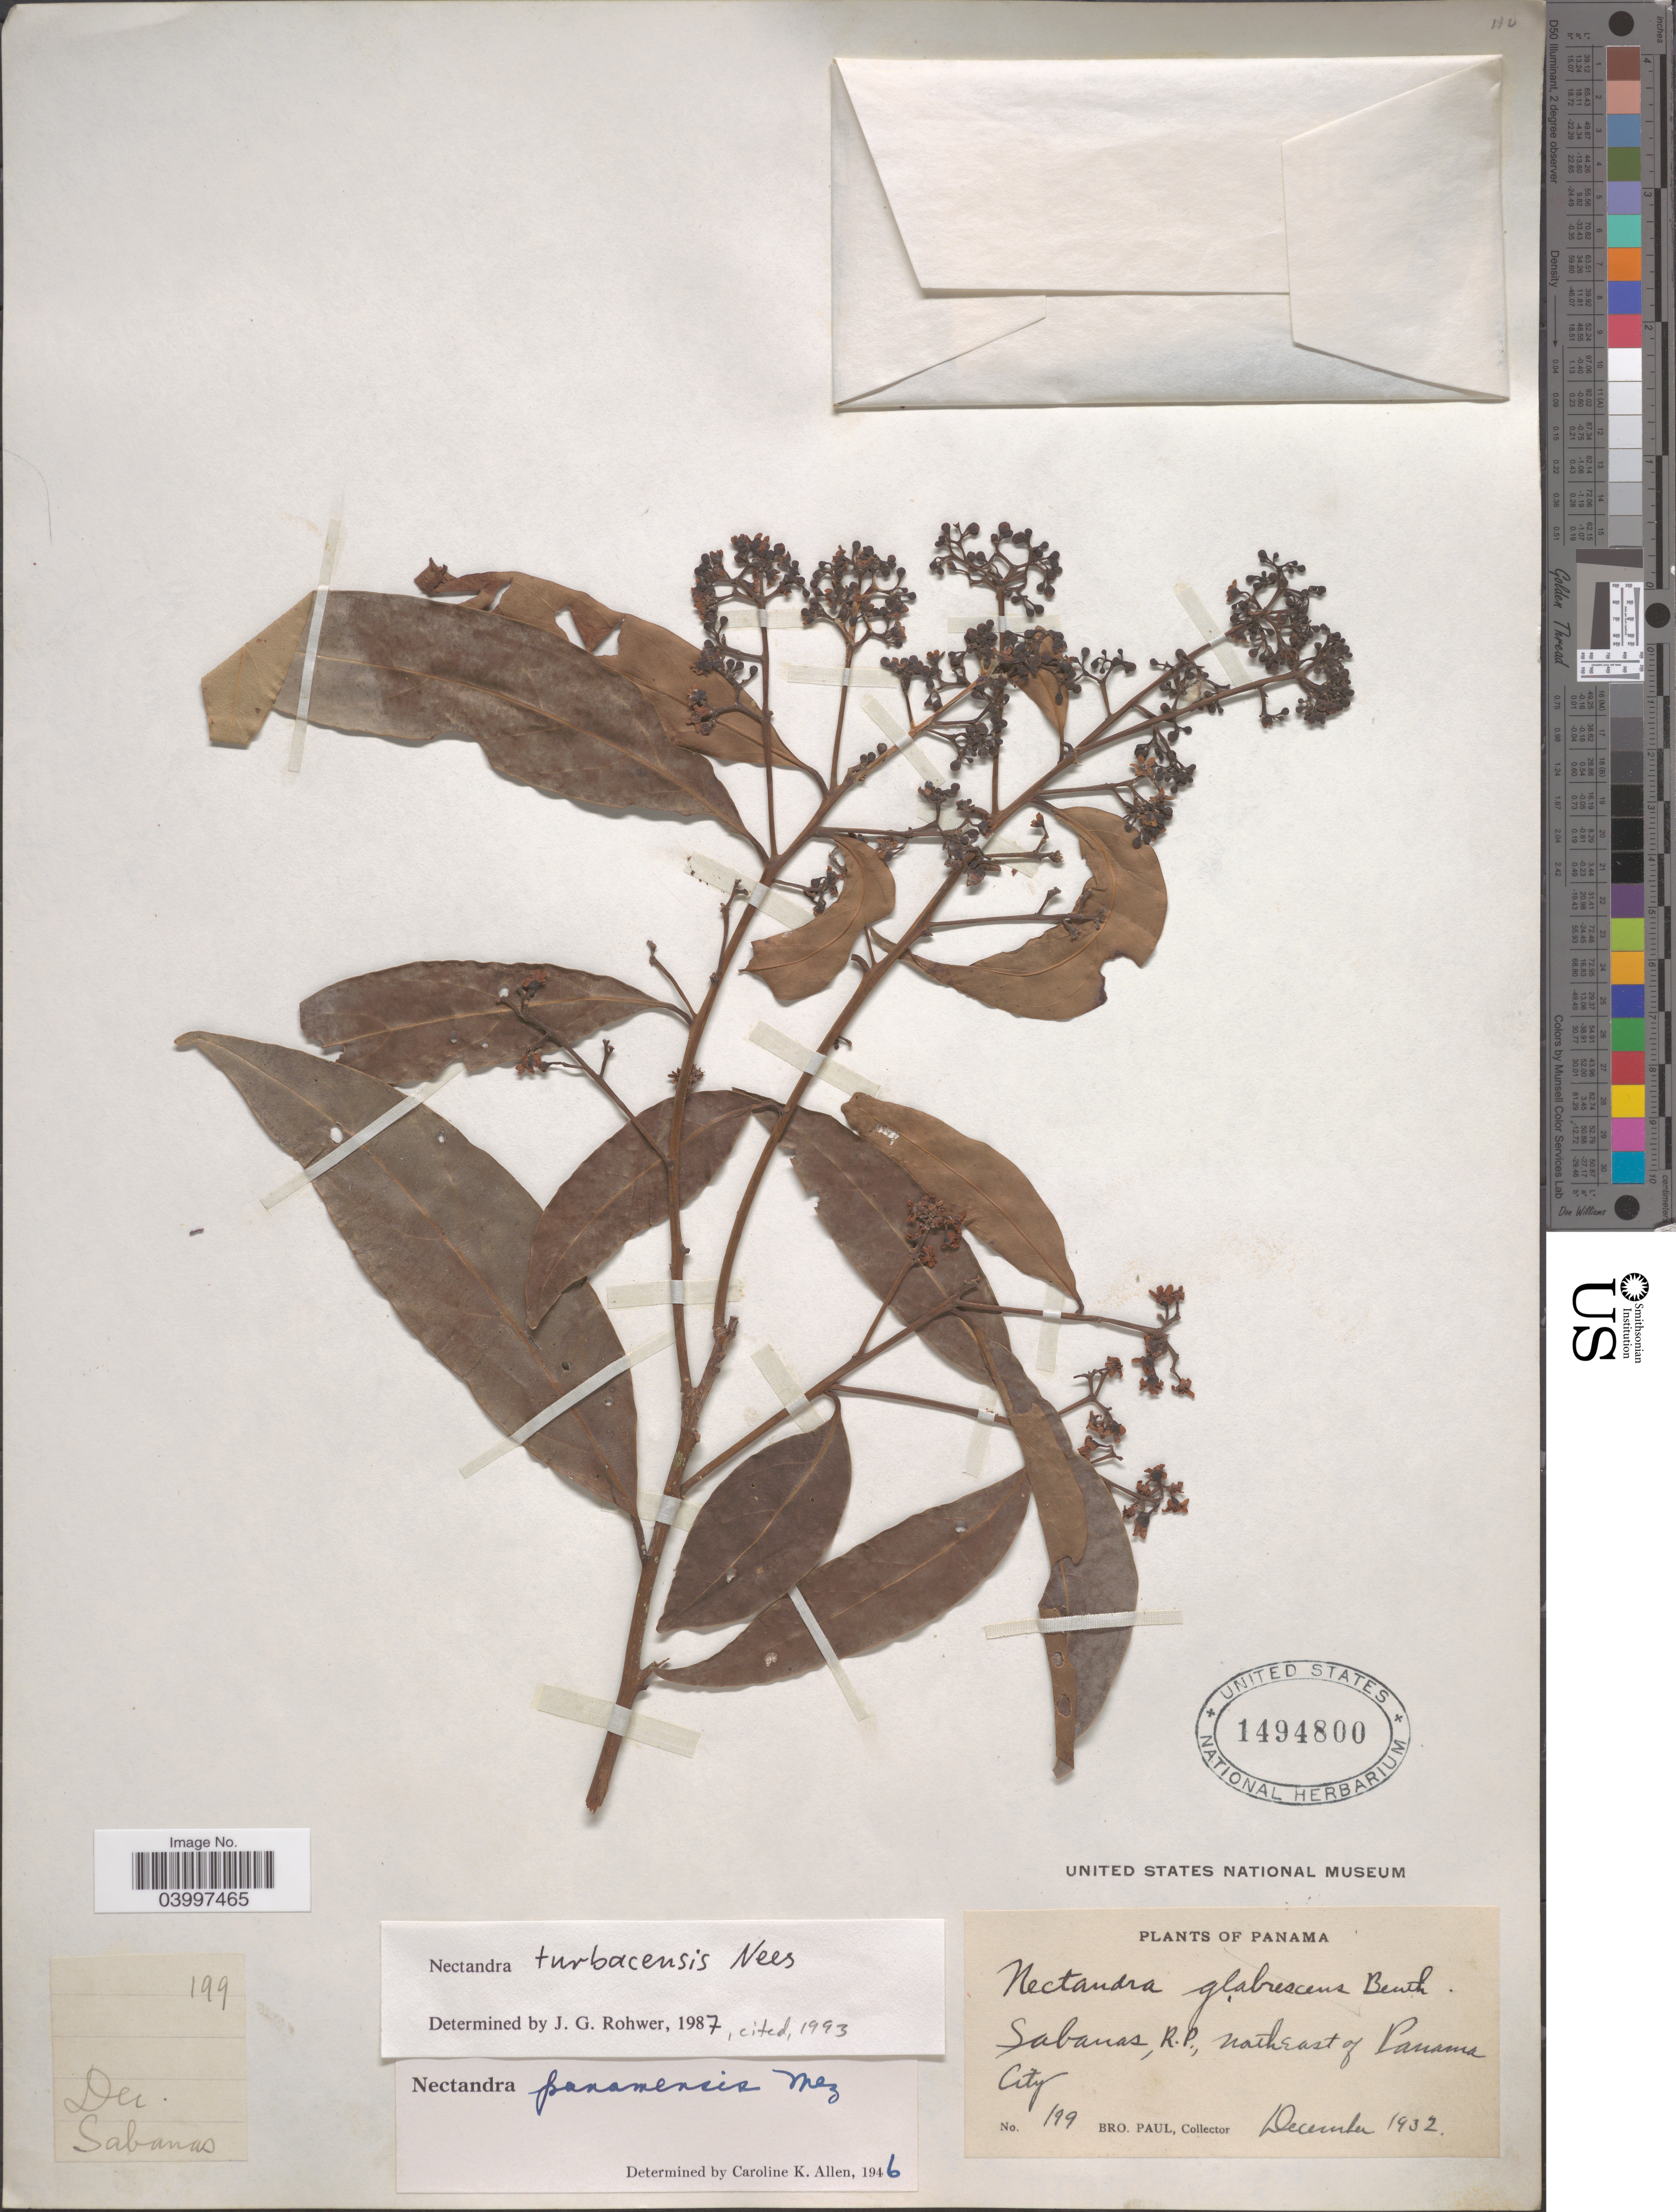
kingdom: Plantae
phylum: Tracheophyta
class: Magnoliopsida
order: Laurales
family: Lauraceae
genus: Nectandra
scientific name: Nectandra turbacensis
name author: (Kunth) Nees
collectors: B. Paul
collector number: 199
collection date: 1932-12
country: Panama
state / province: Panamá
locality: Sabanas, R.P., northeast of Panama City.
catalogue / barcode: US 1494800